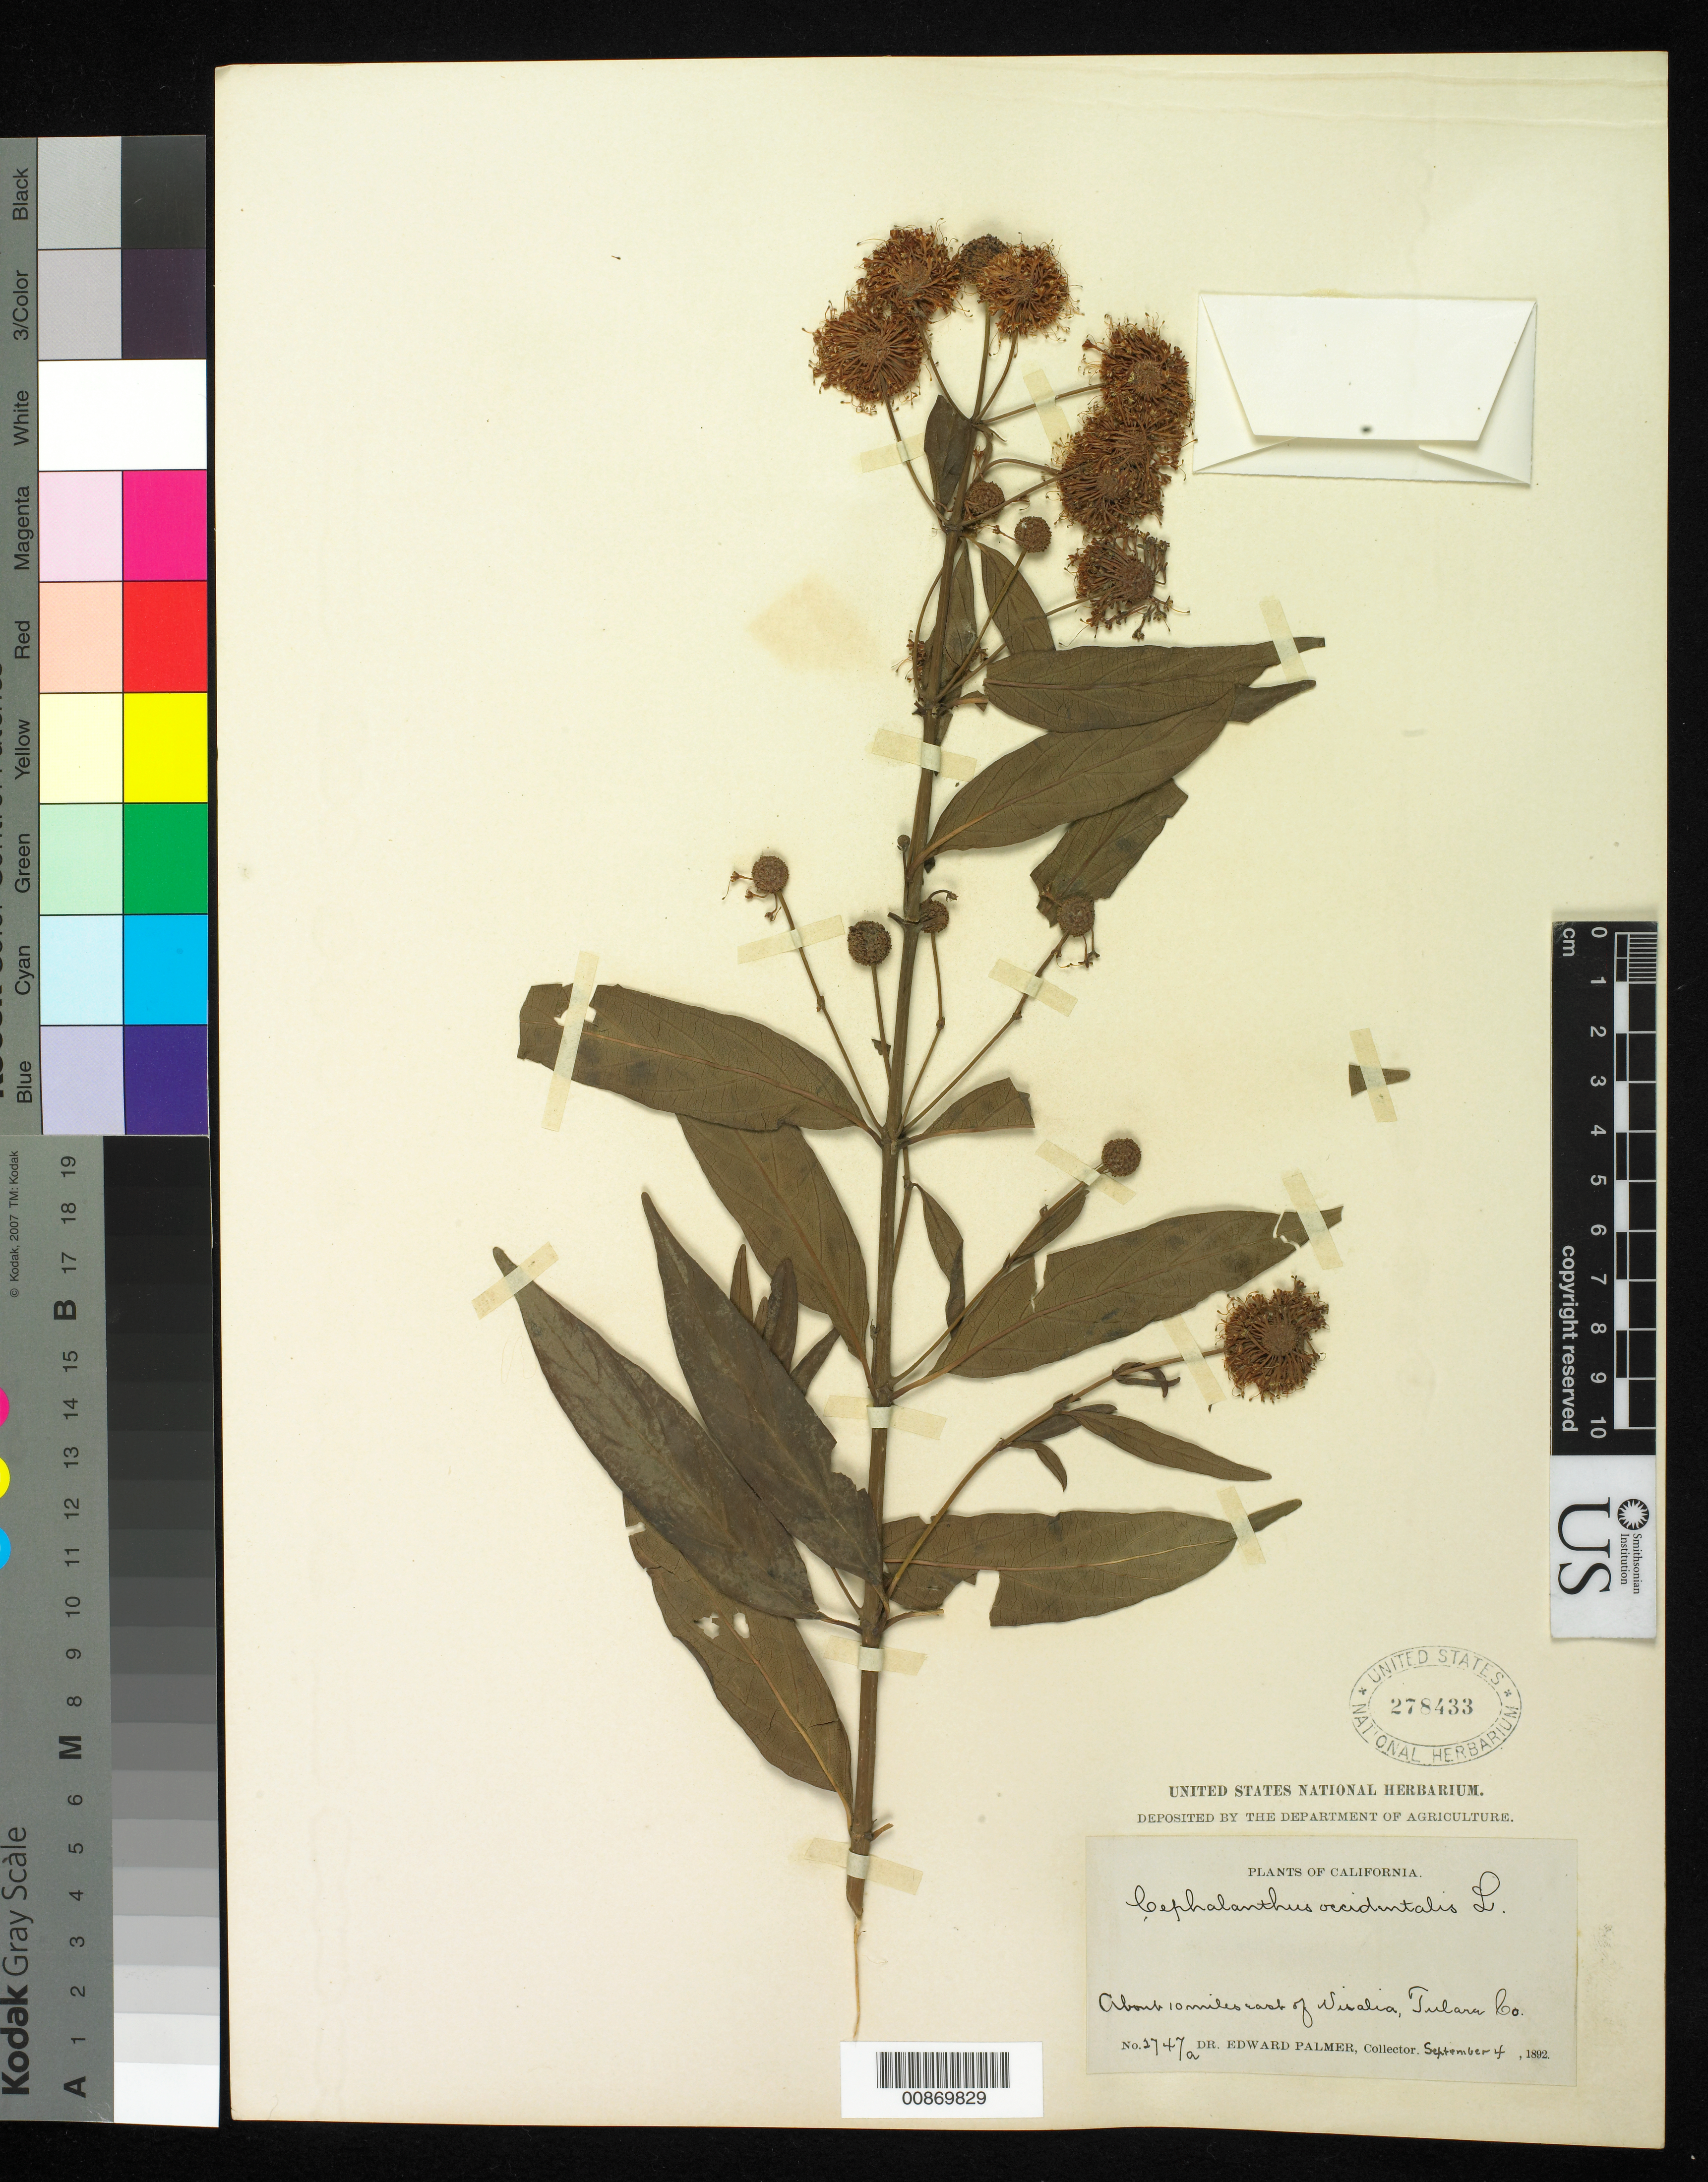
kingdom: Plantae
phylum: Tracheophyta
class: Magnoliopsida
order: Gentianales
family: Rubiaceae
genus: Cephalanthus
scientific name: Cephalanthus occidentalis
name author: L.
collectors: E. Palmer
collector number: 2747 a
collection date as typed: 04 Sep 1892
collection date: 1892-09-04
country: United States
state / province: California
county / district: Tulare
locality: About 10 miles east of Visalia, Tulare County, California.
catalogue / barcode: US 278433